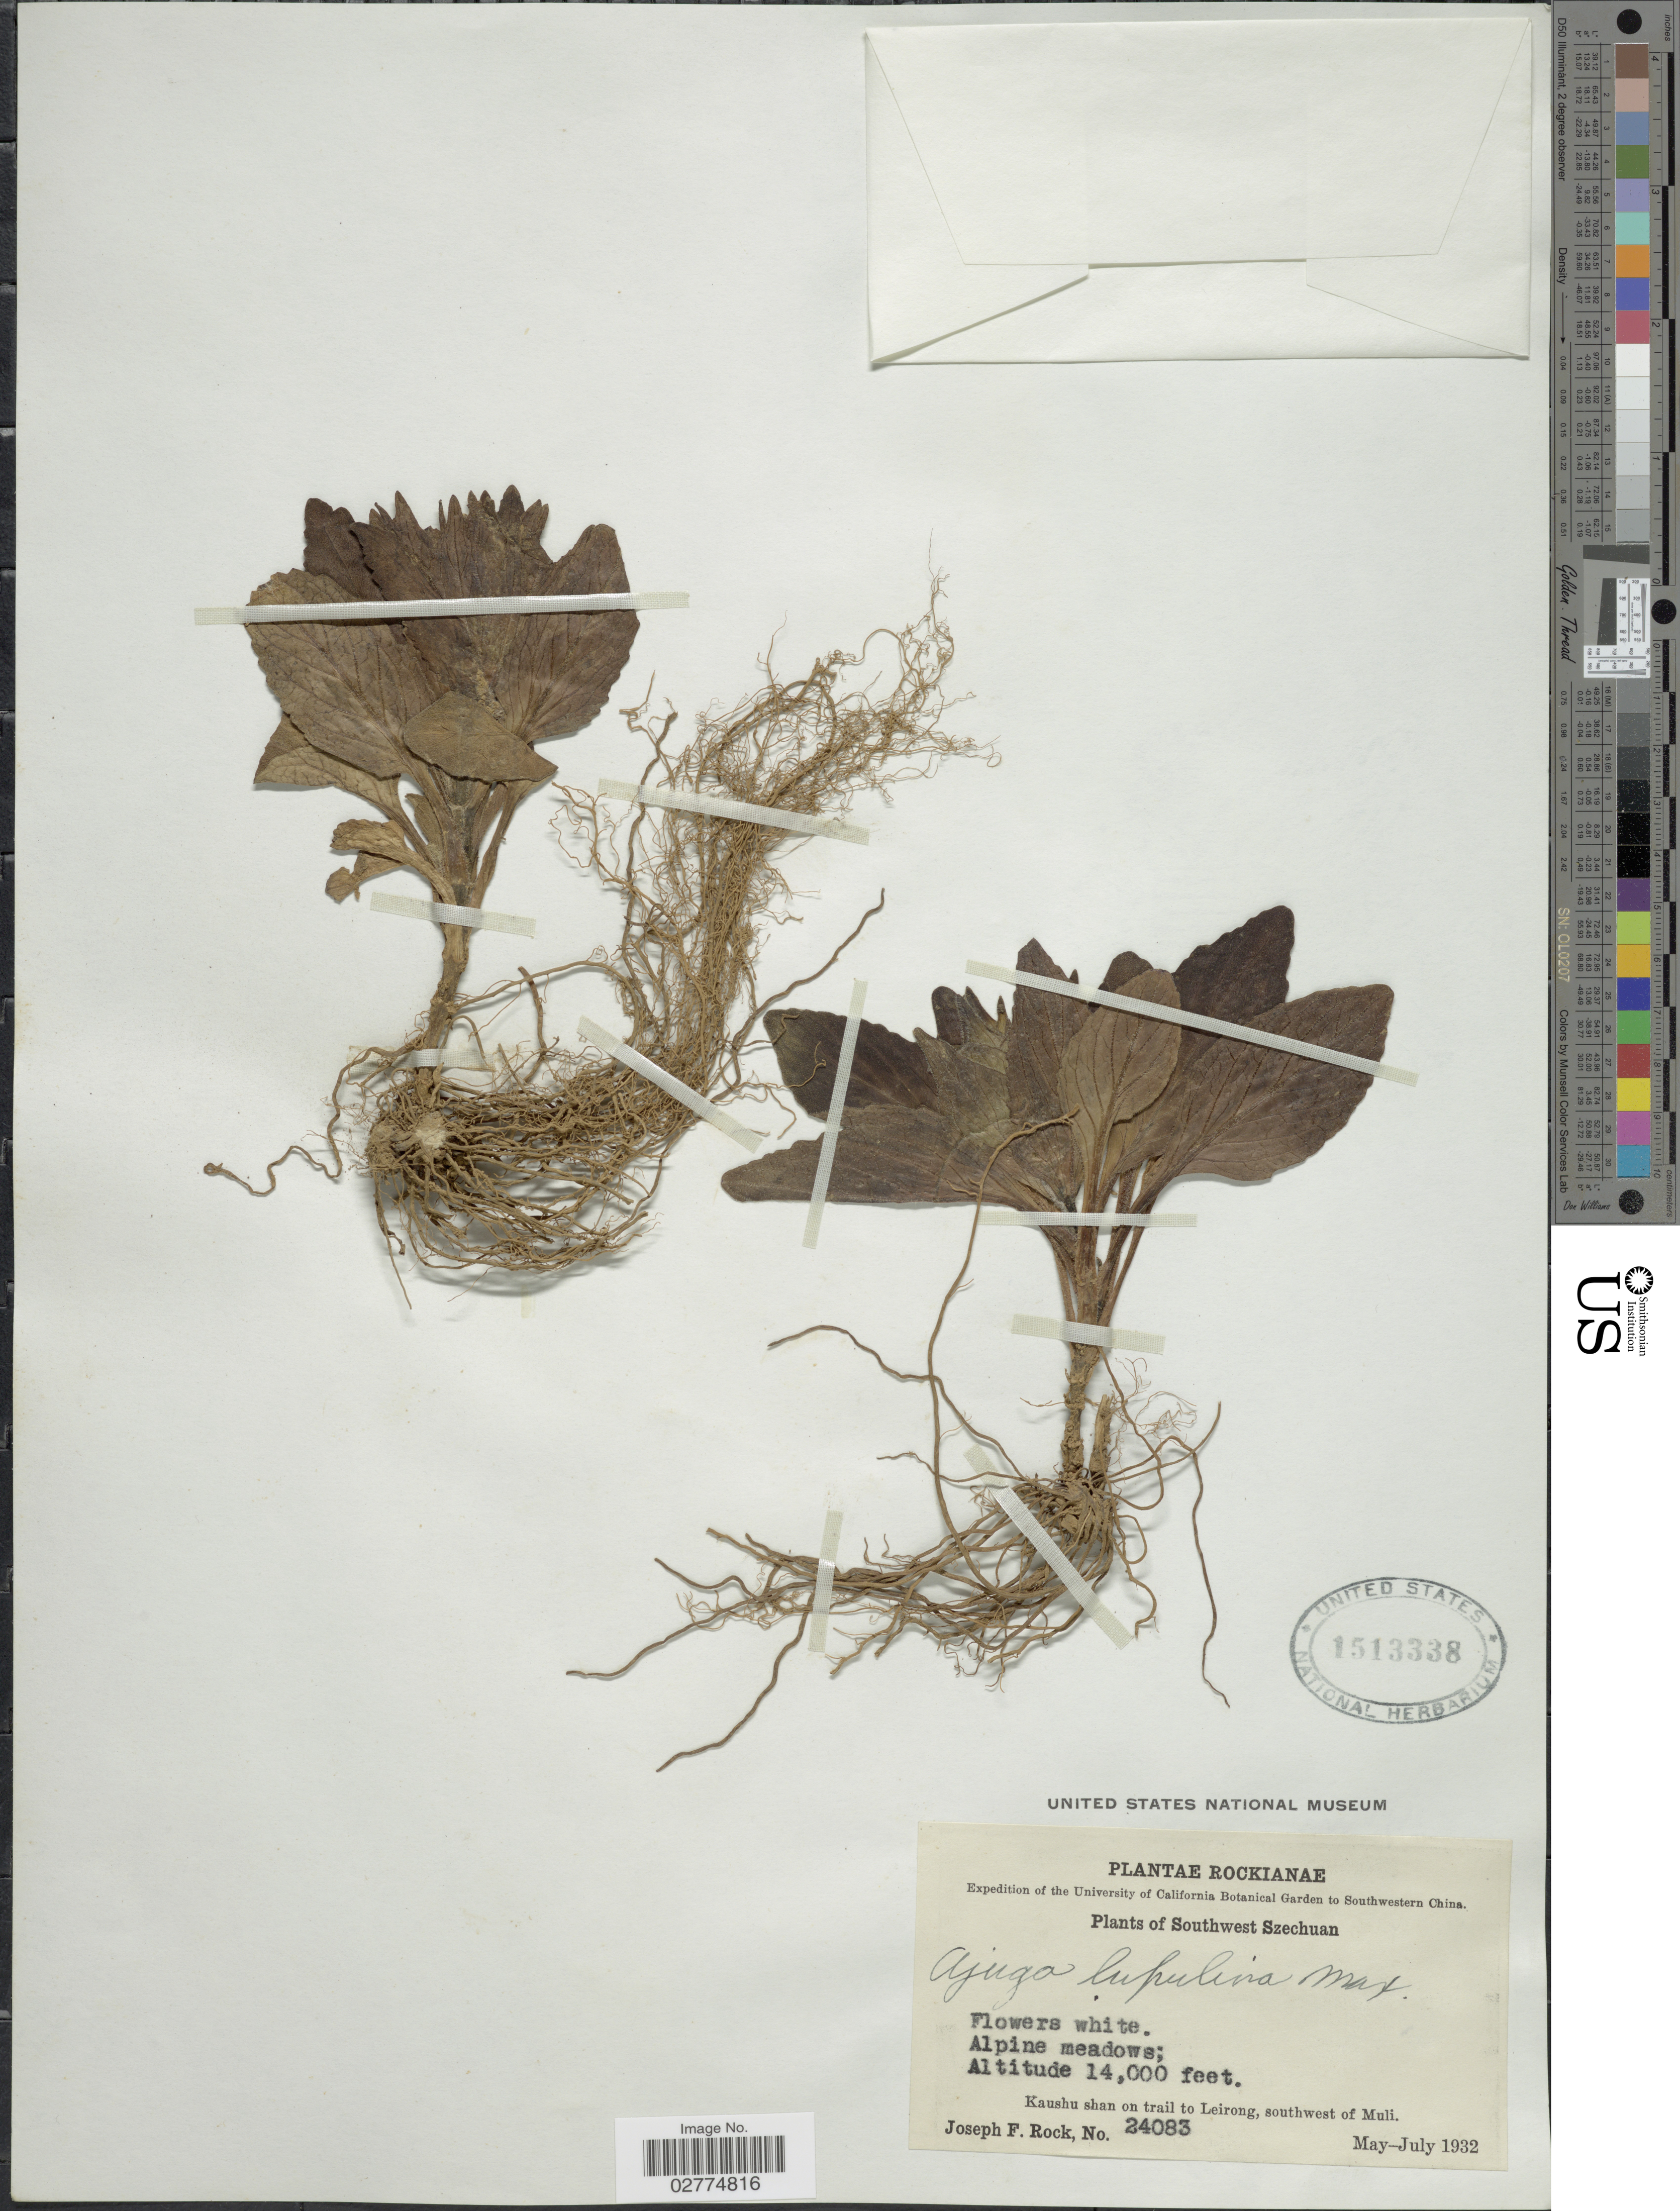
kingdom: Plantae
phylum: Tracheophyta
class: Magnoliopsida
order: Lamiales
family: Lamiaceae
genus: Ajuga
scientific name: Ajuga lupulina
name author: Maxim.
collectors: J. F. Rock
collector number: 24083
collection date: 1932-05/1932-07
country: China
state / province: Sichuan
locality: Southwestern China. Southwest Szechuan, Kaushu shan on trail to Leirong, southwest of Muli.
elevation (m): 4267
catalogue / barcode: US 1513338